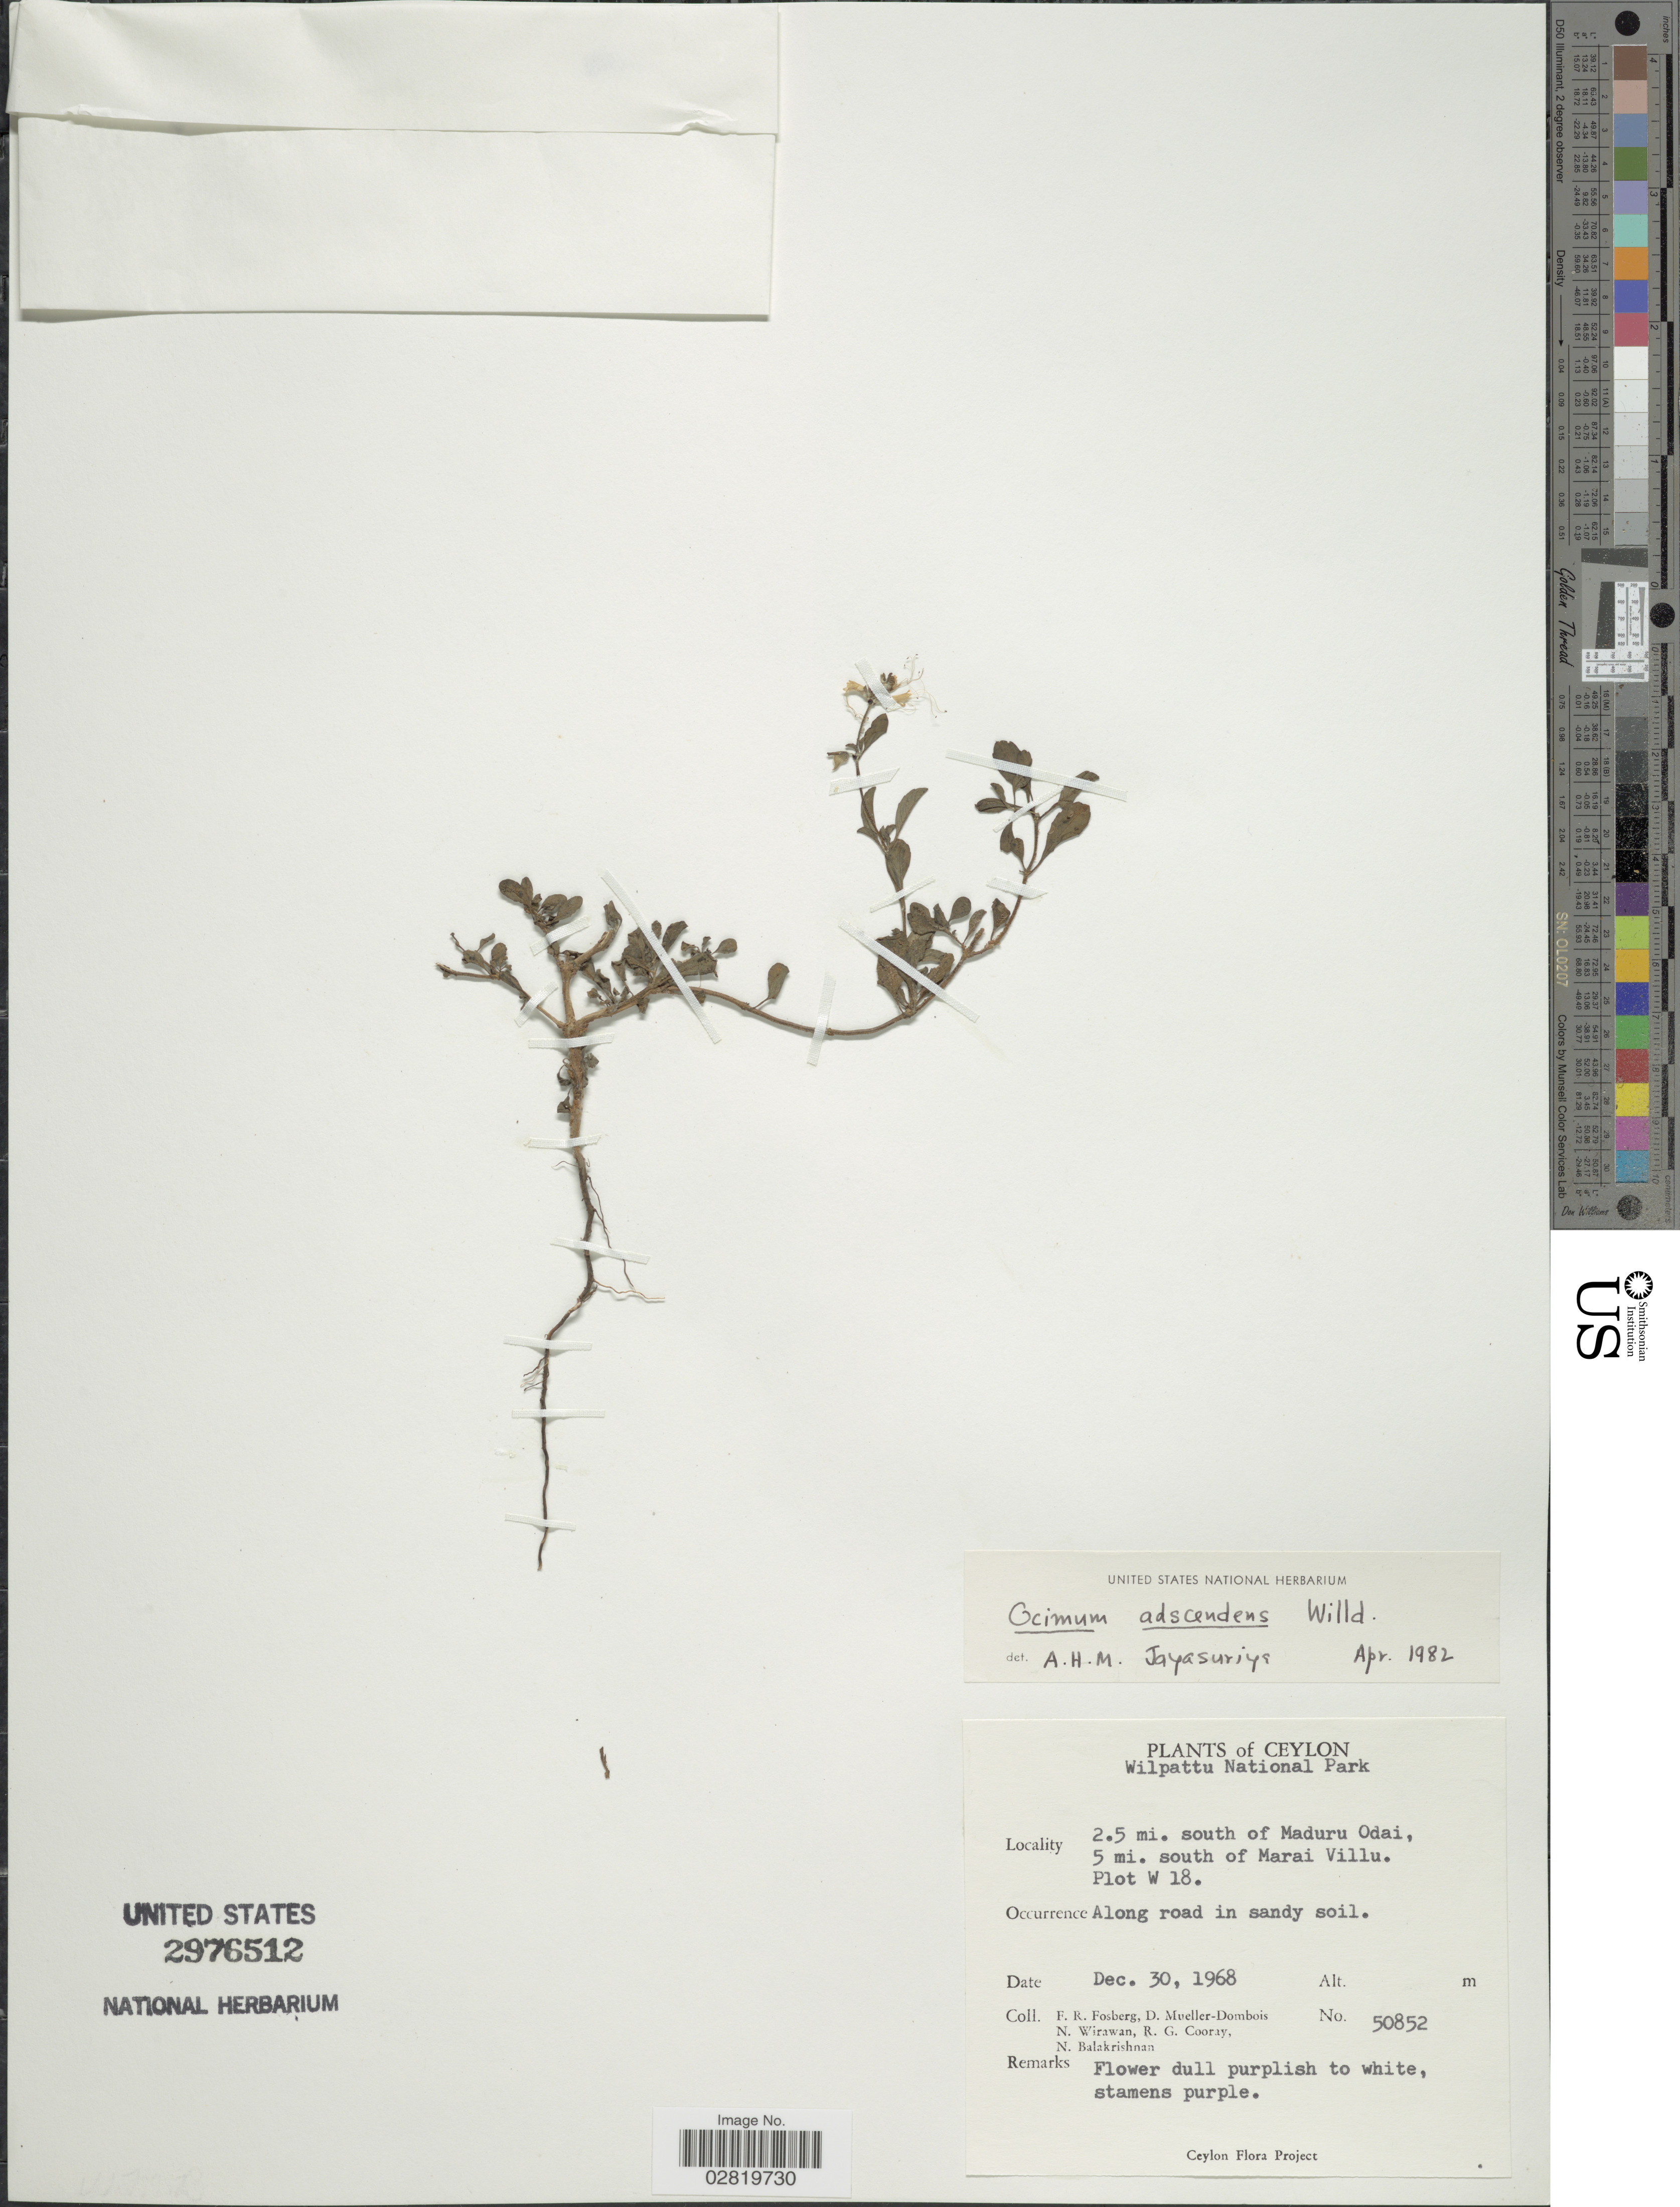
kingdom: Plantae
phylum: Tracheophyta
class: Magnoliopsida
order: Lamiales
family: Lamiaceae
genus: Ocimum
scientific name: Ocimum adscendens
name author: Willd.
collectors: F. R. Fosberg, D. Mueller-Dombois, N. Wirawan, R. Cooray & N. Balakrishnan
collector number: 50852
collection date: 1968-12-30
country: Sri Lanka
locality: Ceylon, Wilpattu National Park, 2.5 mi. south of Maduru Odai, 5 mi. south of Marai Villu. Plot W 18.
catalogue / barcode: US 2976512